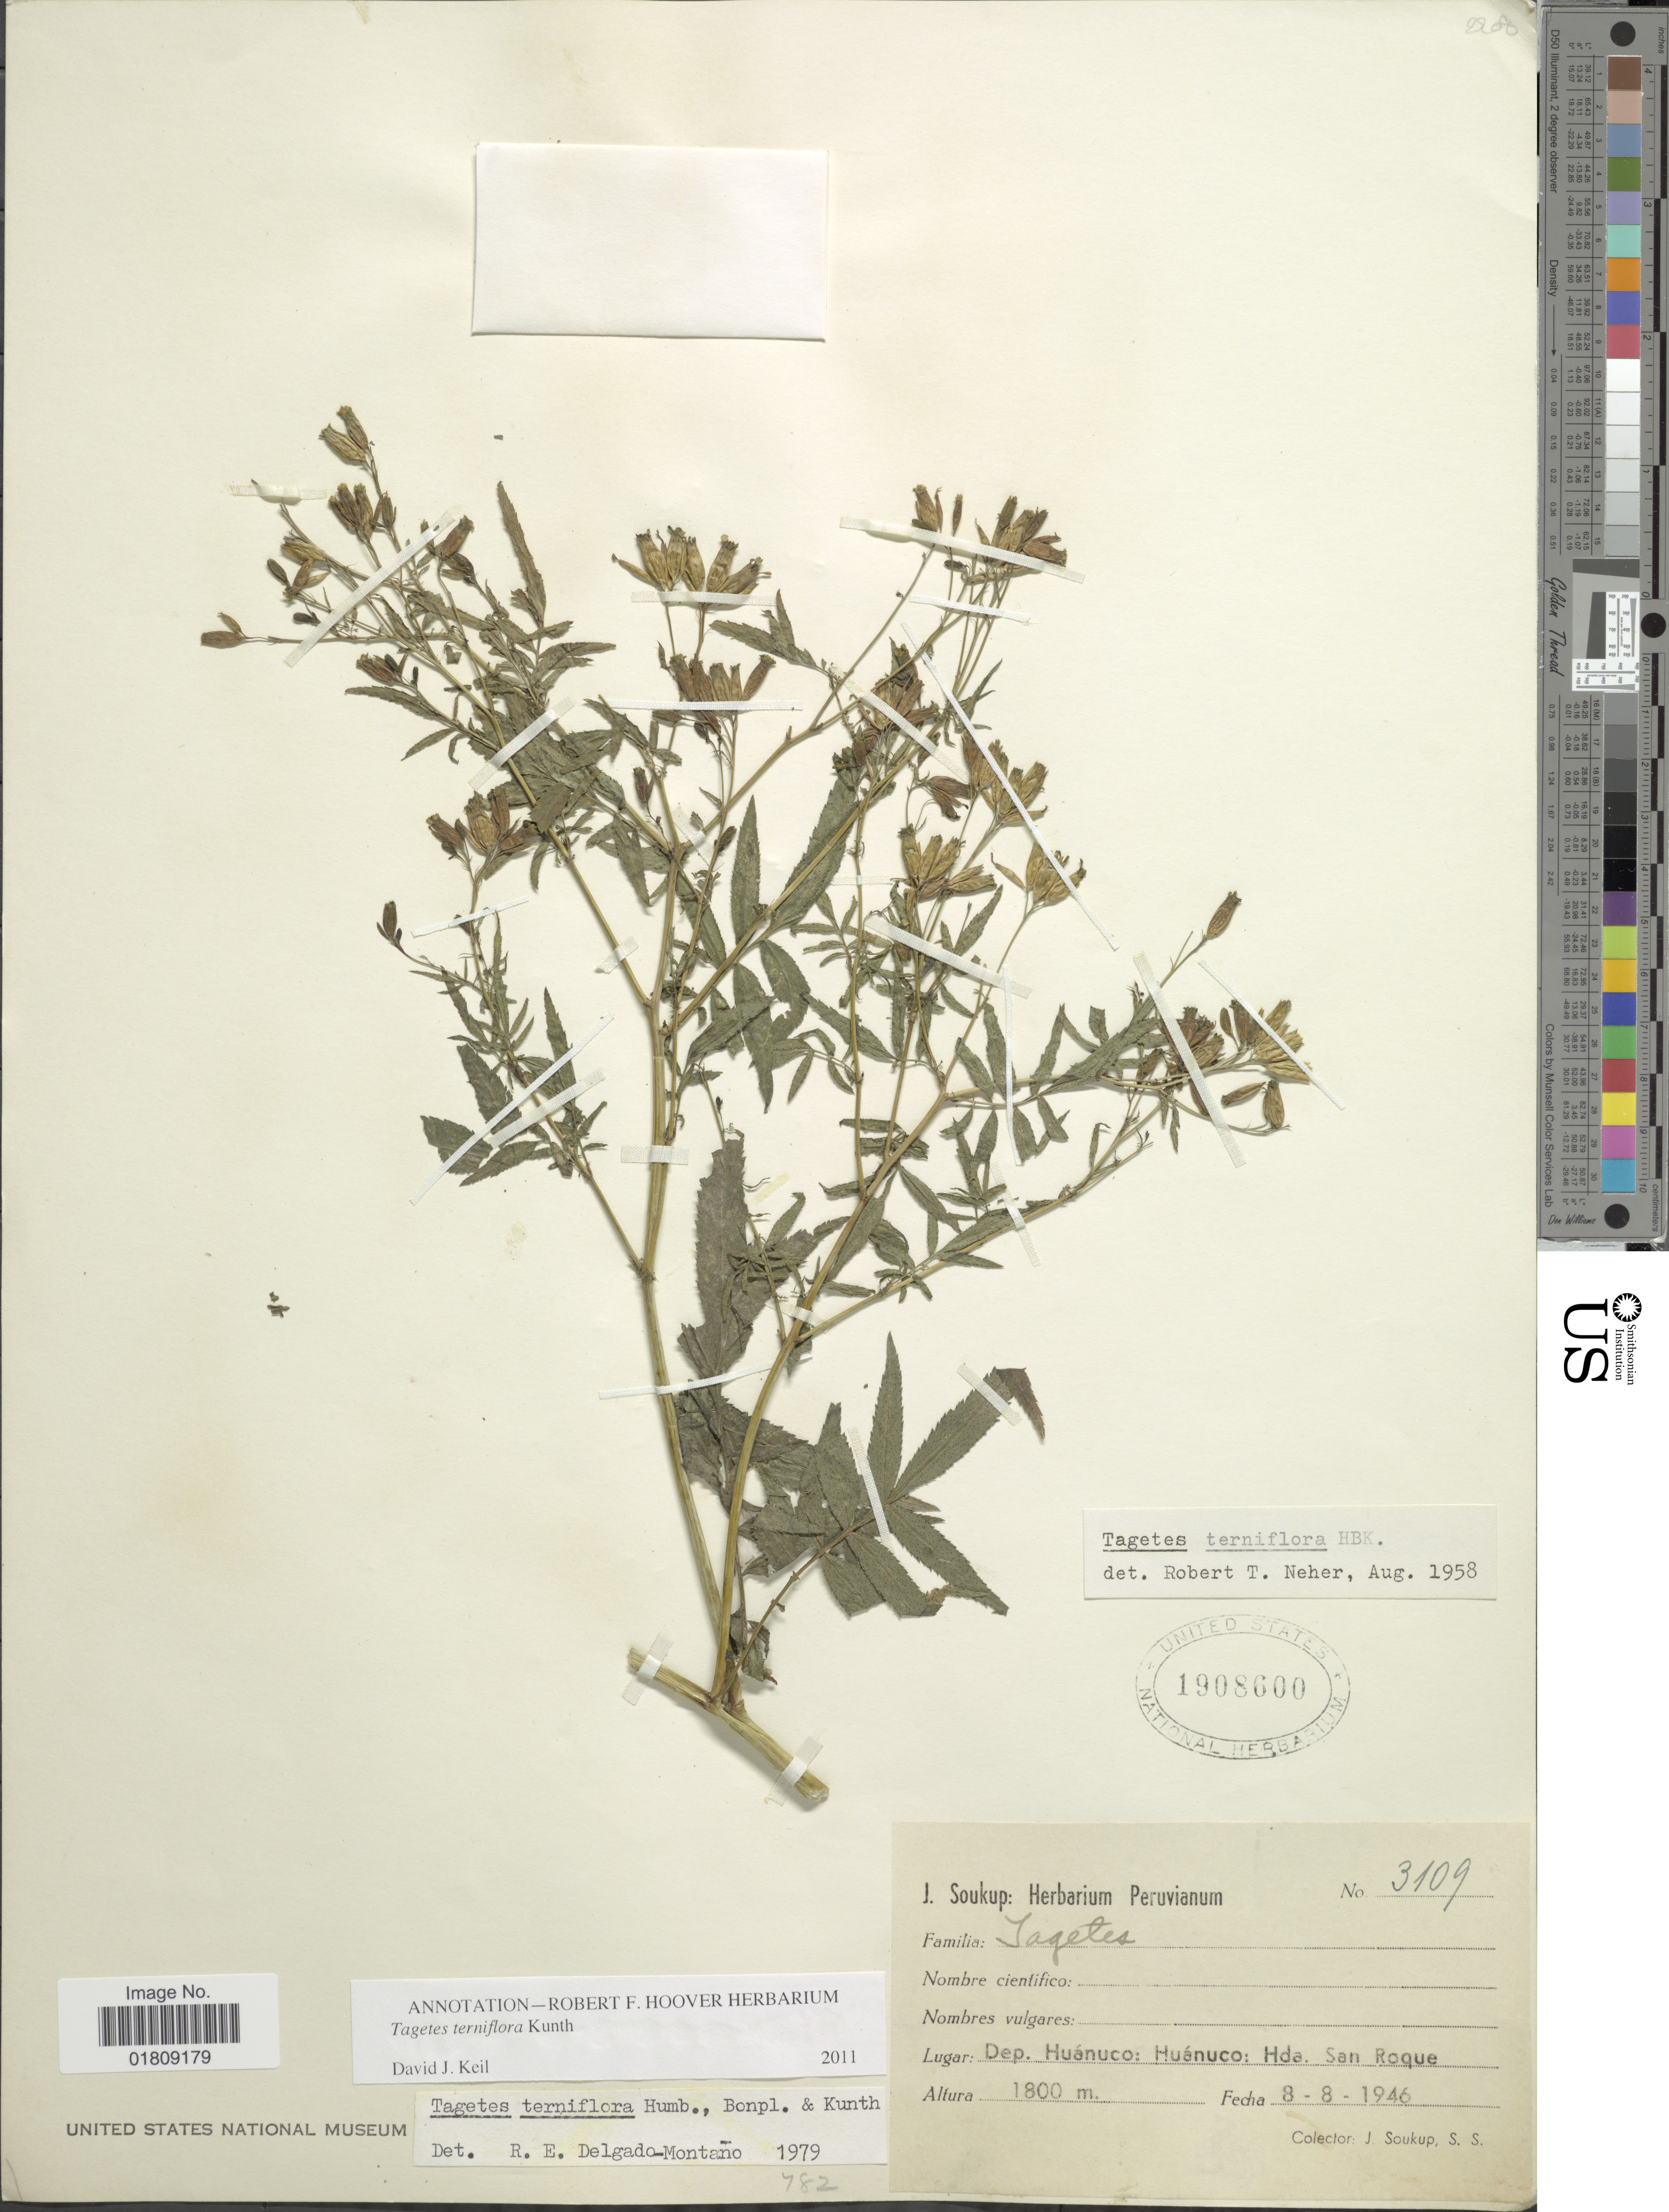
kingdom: Plantae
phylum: Tracheophyta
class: Magnoliopsida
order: Asterales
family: Asteraceae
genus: Tagetes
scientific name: Tagetes terniflora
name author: Kunth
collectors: J. Soukup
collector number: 3109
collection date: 1946-08-08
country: Peru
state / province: Huánuco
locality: Dep. Huanuco, Hda. San Roque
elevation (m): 1800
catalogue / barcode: US 1908600